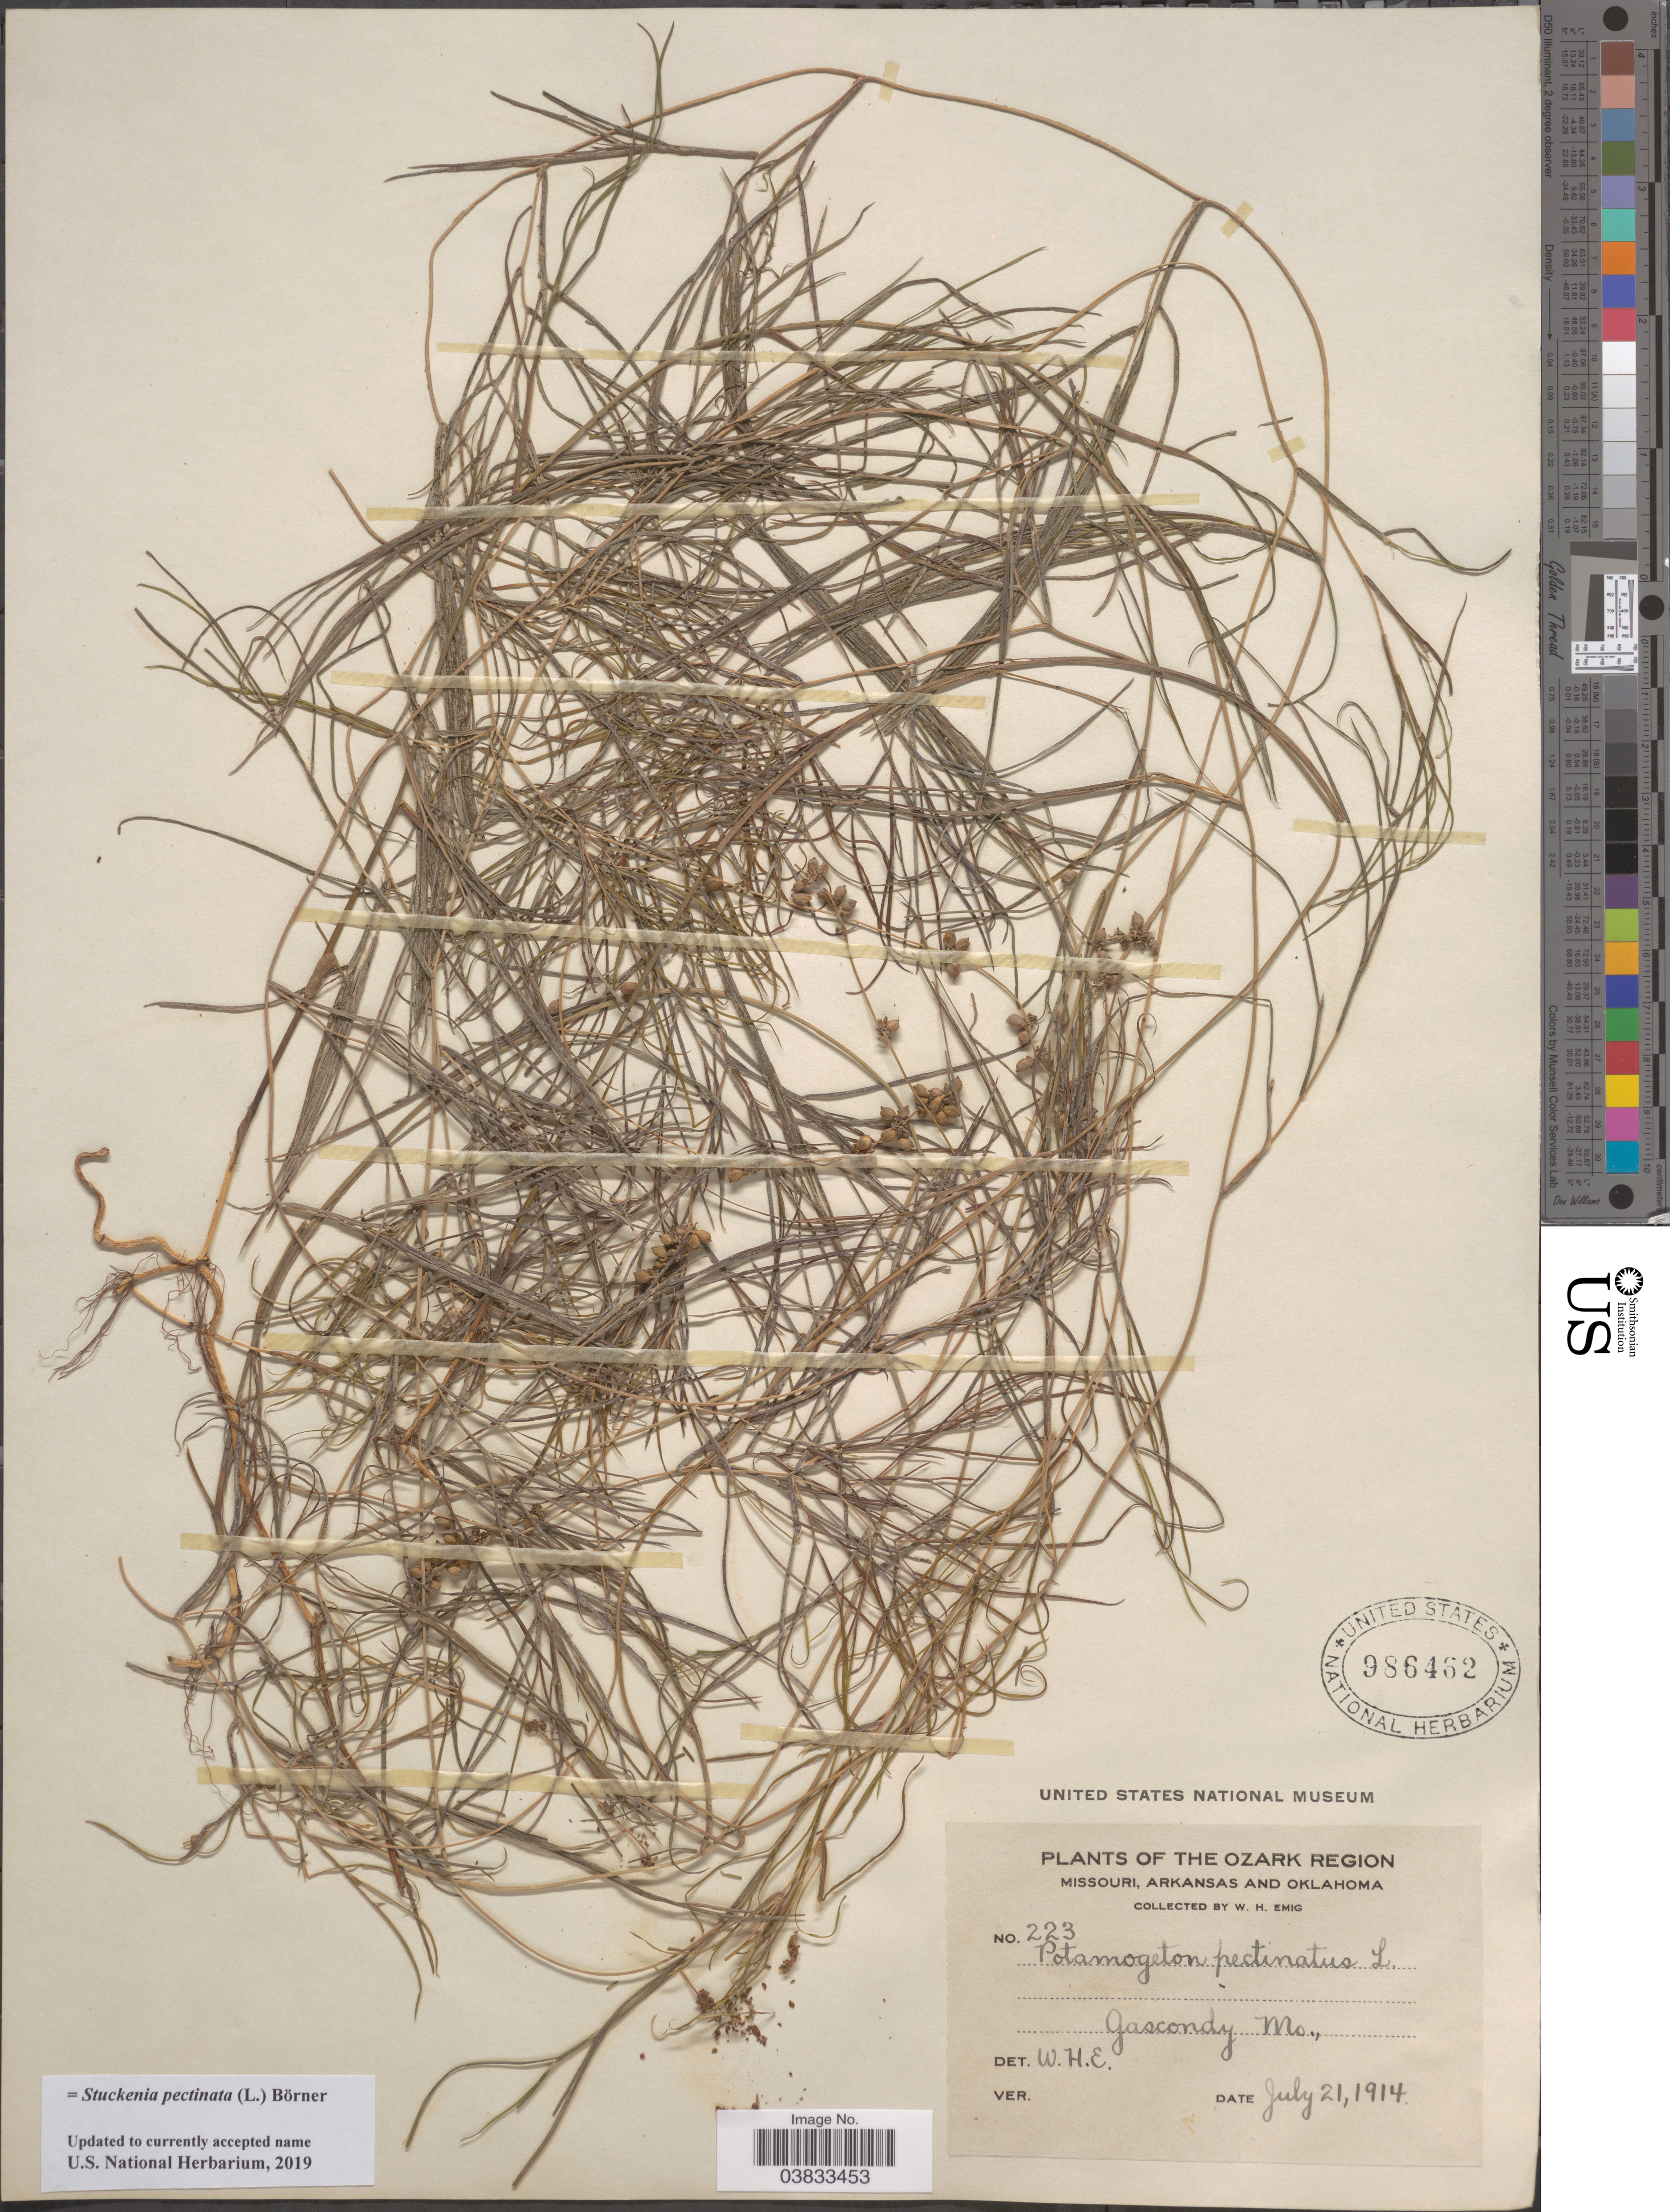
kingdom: Plantae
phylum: Tracheophyta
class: Liliopsida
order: Alismatales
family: Potamogetonaceae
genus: Stuckenia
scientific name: Stuckenia pectinata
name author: (L.) Börner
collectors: W. H. Emig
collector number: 223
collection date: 1914-07-21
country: United States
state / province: Missouri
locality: Ozark Region. Gascondy.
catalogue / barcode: US 986462